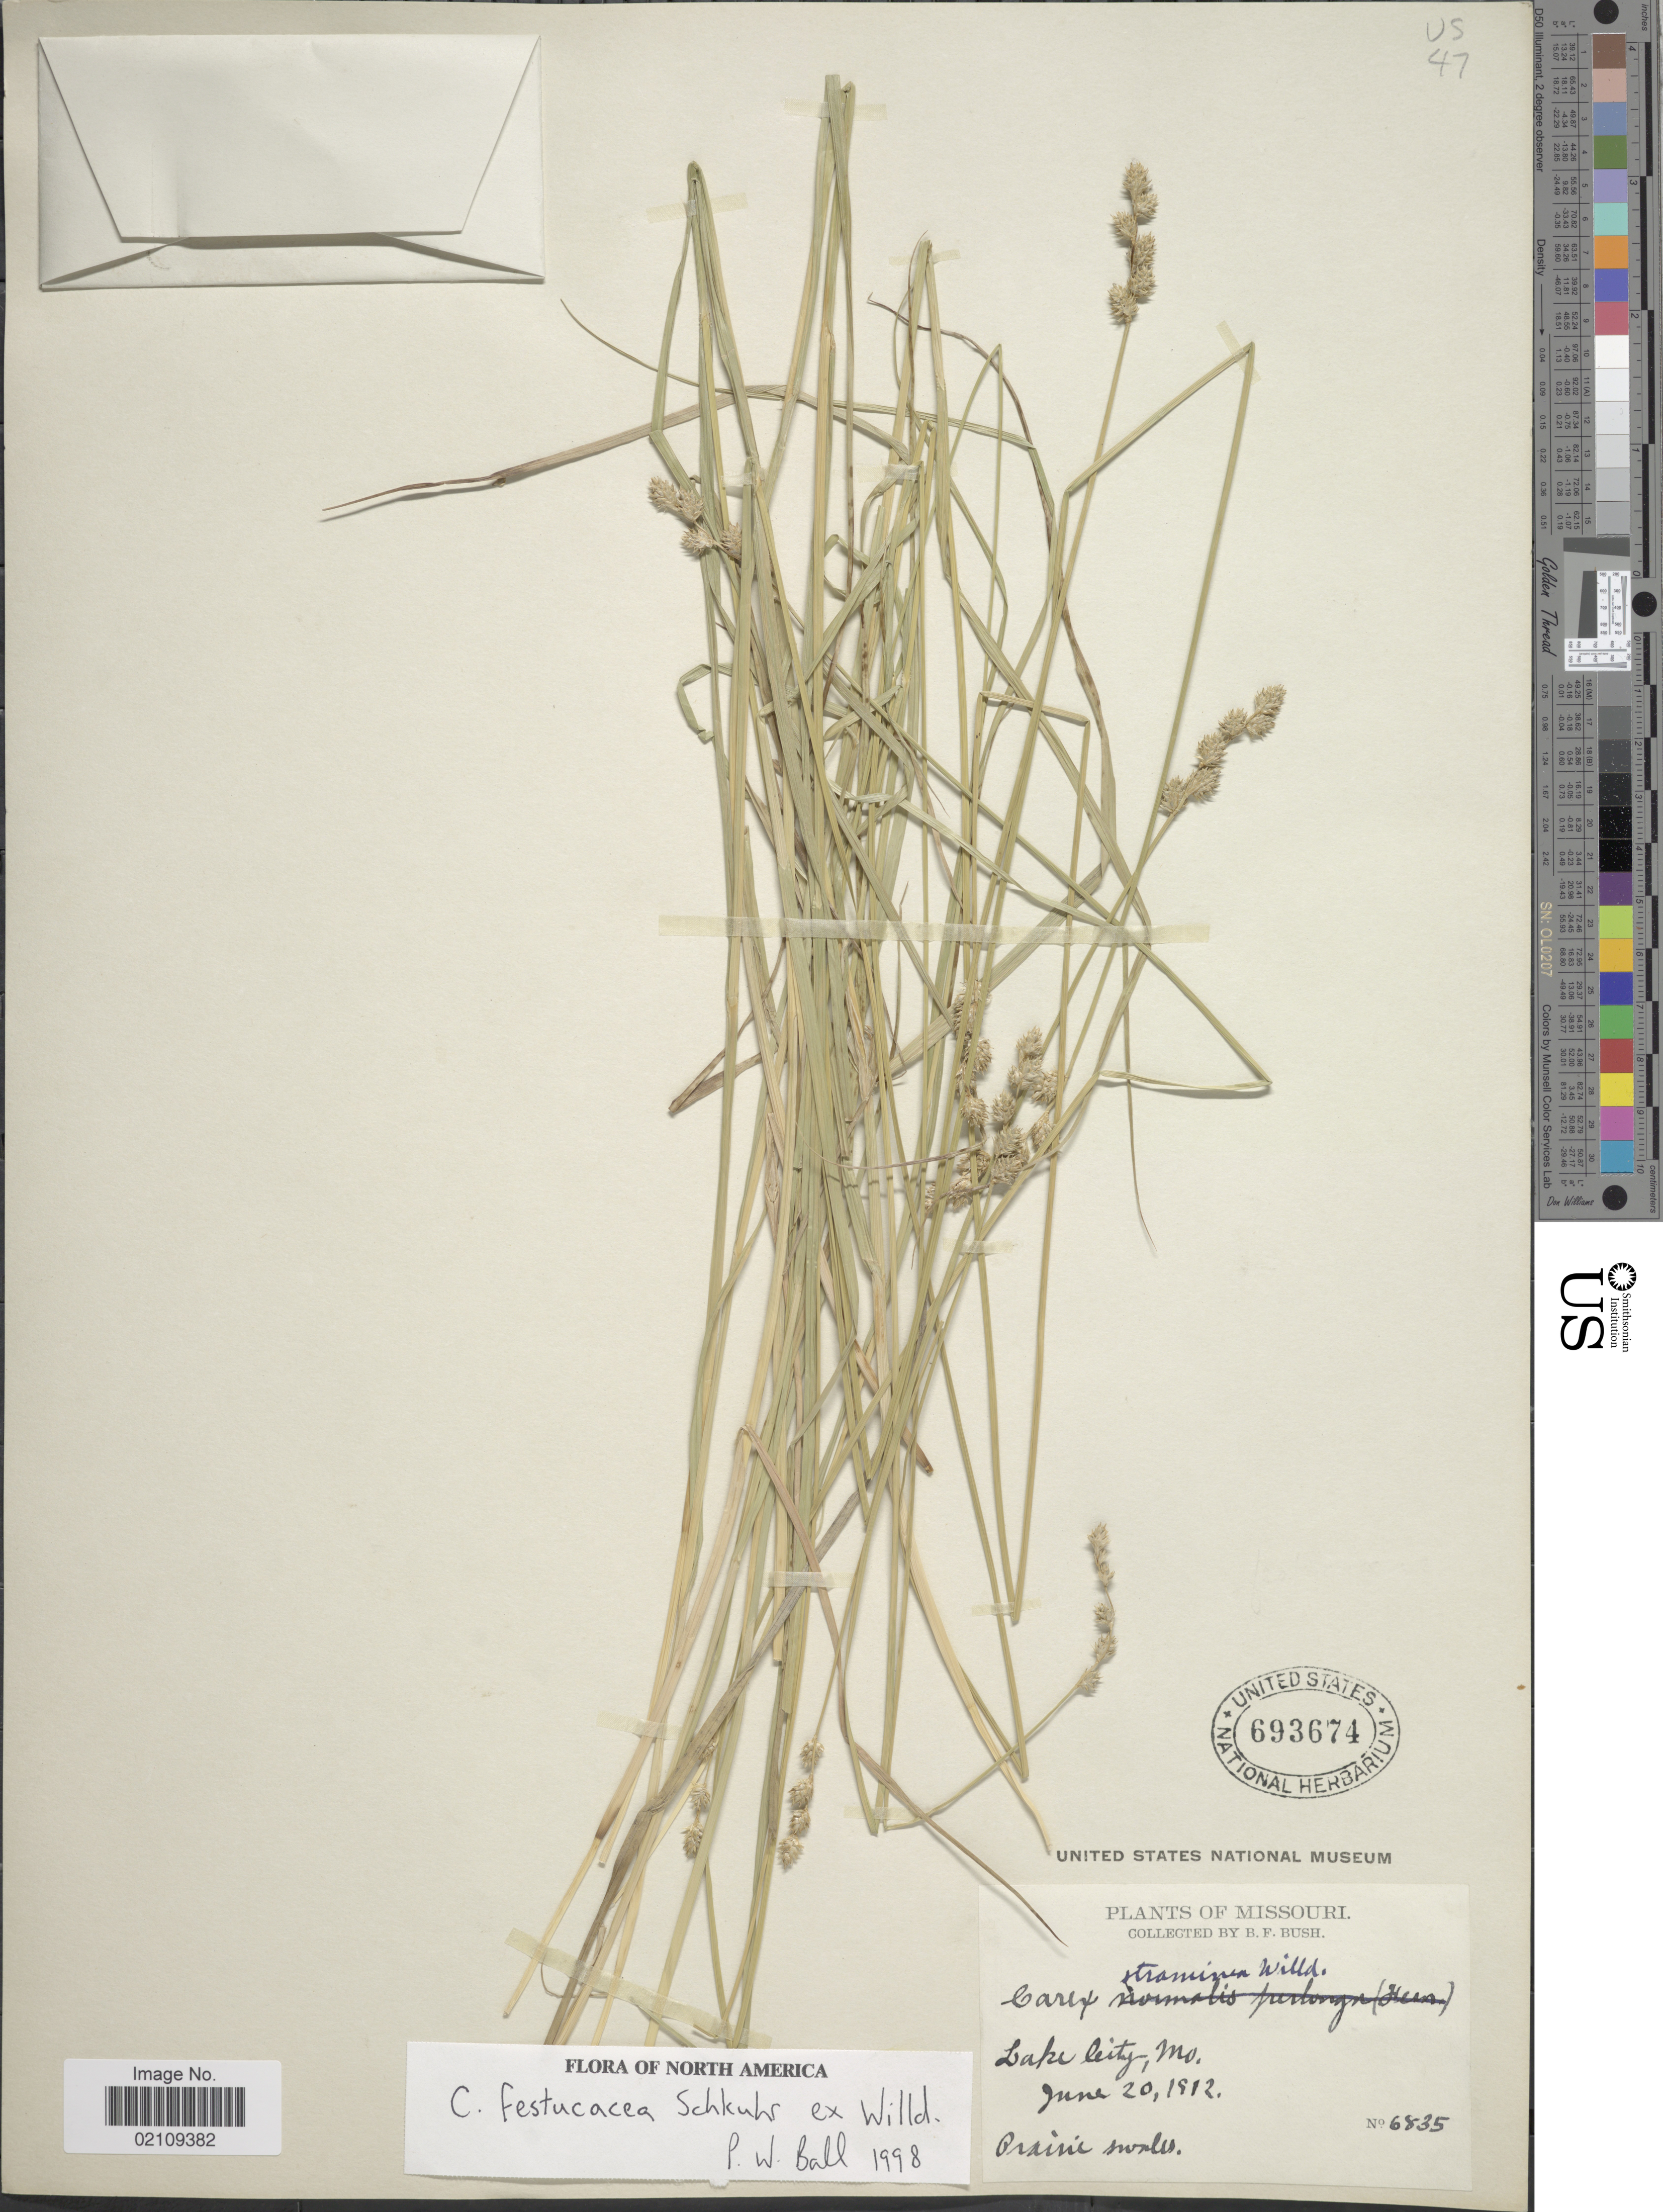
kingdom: Plantae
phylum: Tracheophyta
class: Liliopsida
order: Poales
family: Cyperaceae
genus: Carex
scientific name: Carex festucacea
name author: Willd.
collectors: B. F. Bush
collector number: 6835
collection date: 1912-06-20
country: United States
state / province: Missouri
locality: Lake City, Prairie swales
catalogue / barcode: US 693674